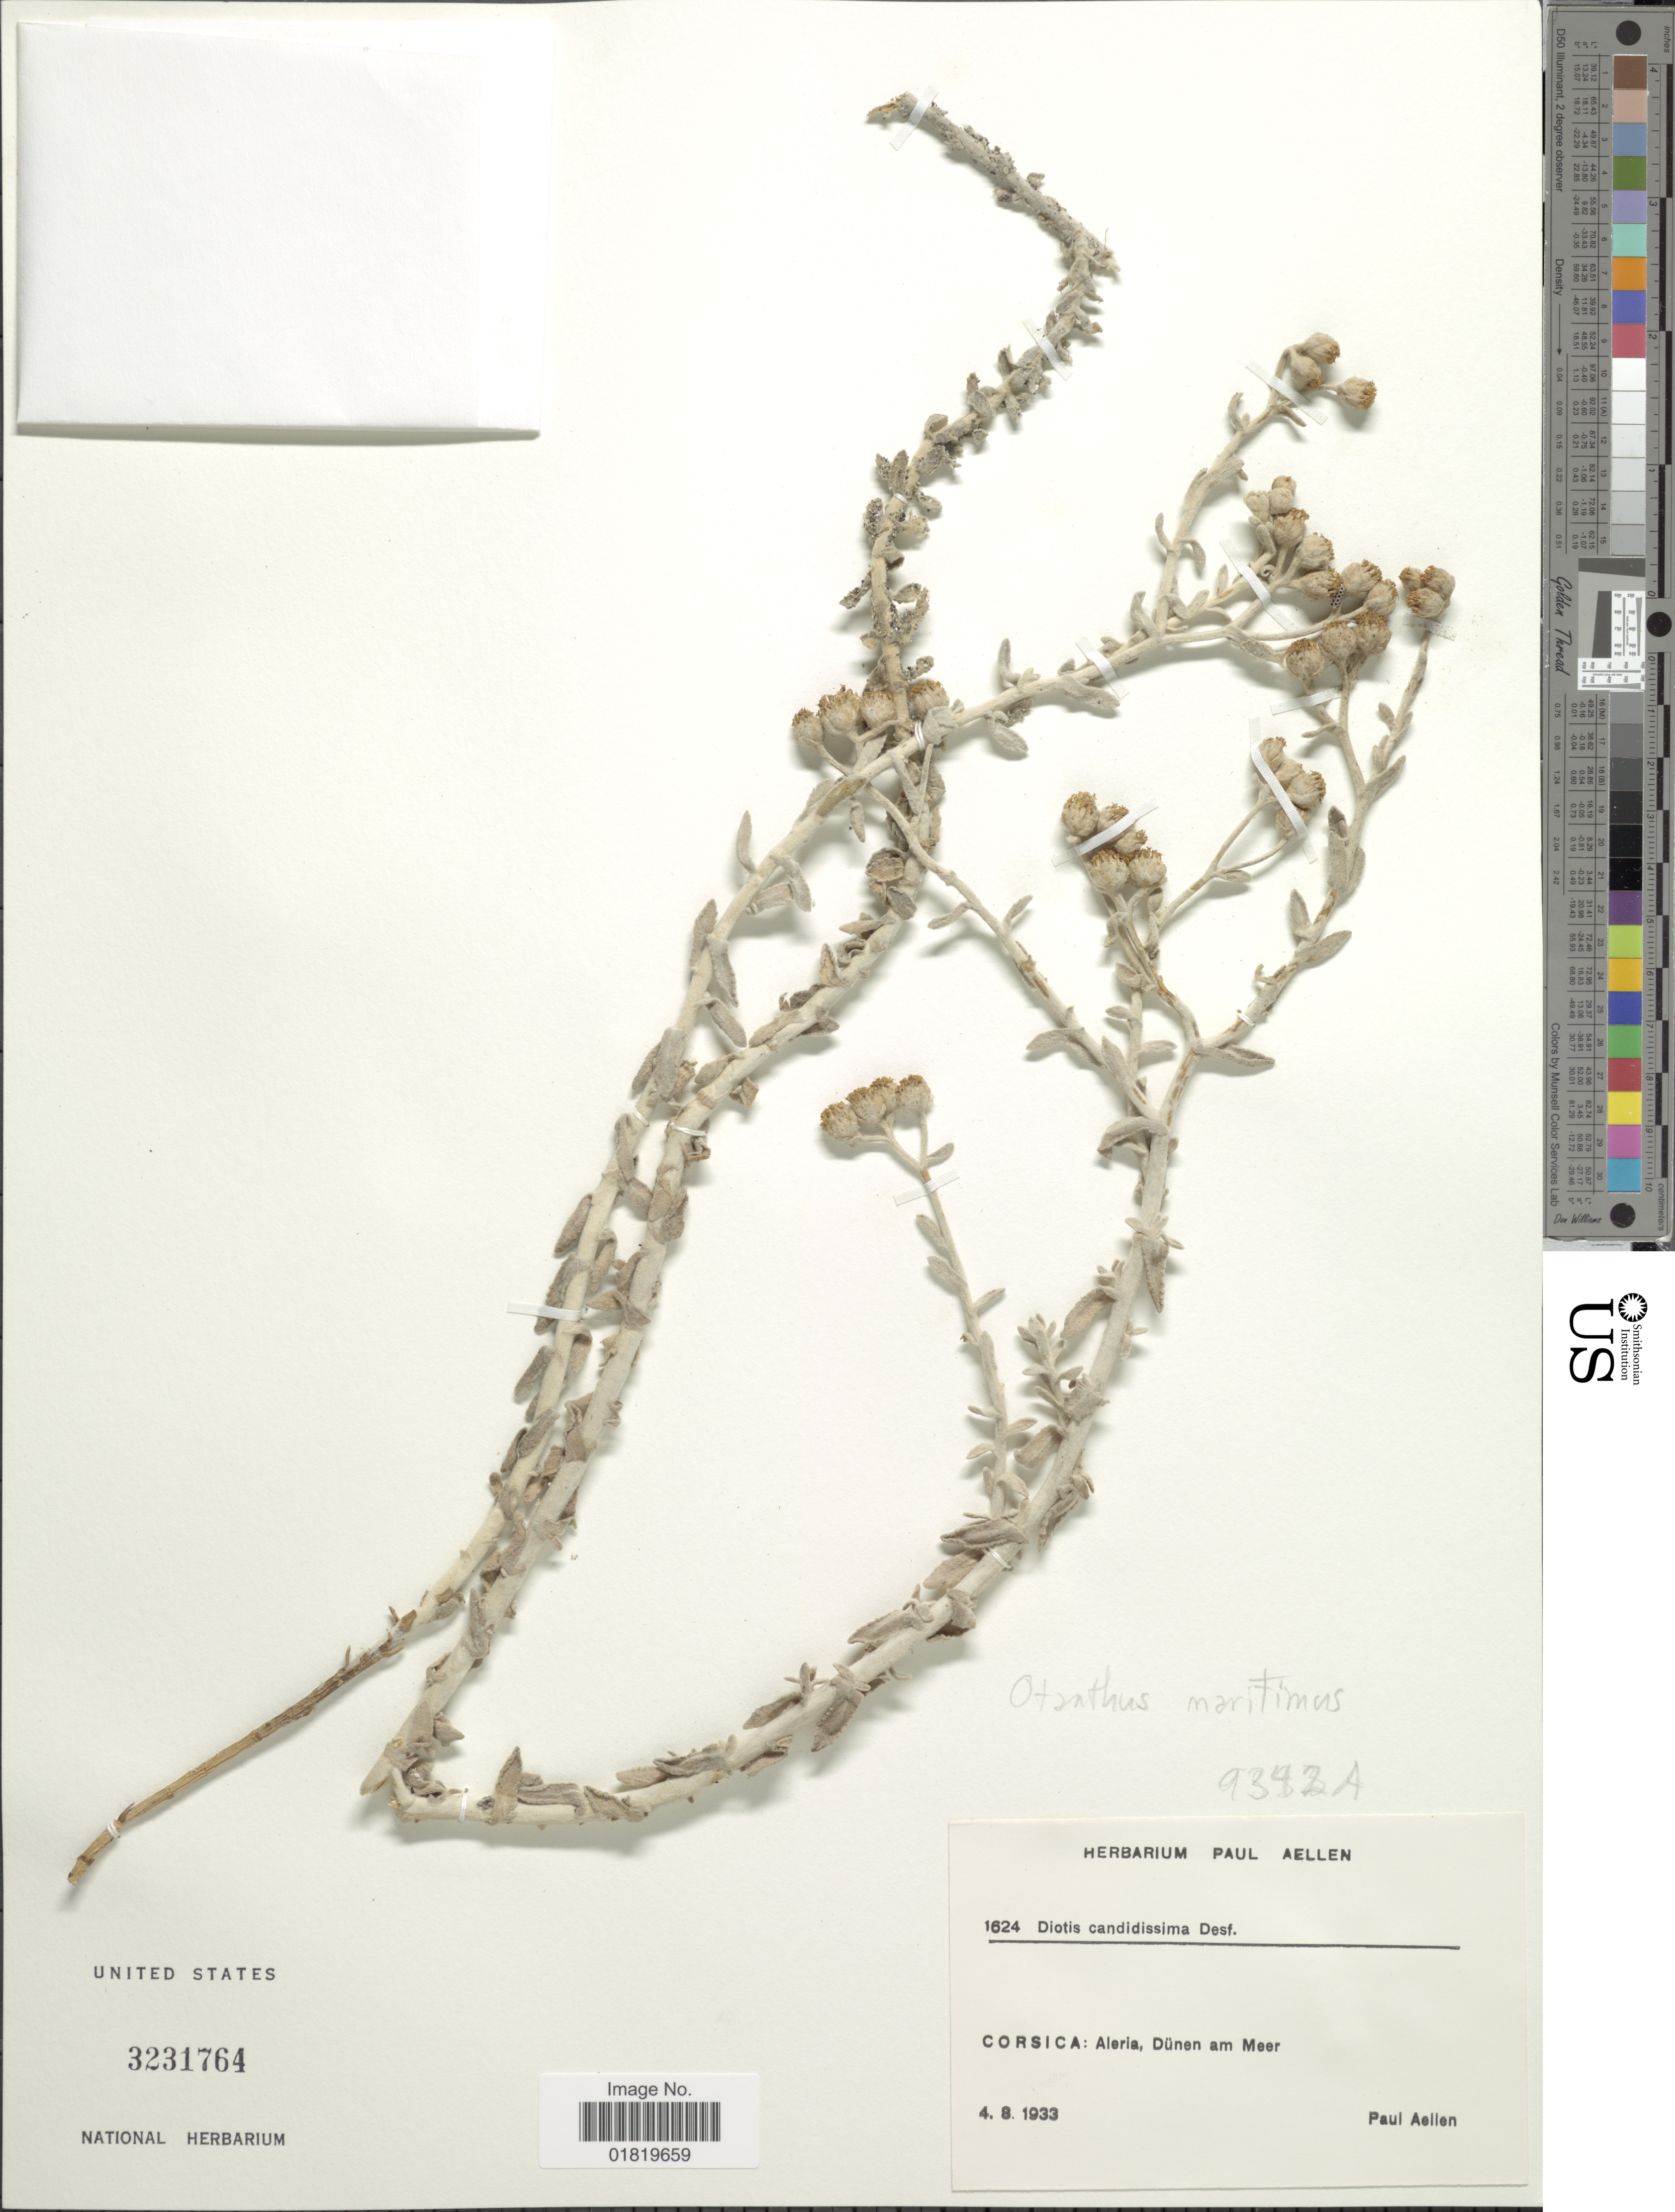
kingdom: Plantae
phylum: Tracheophyta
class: Magnoliopsida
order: Asterales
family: Asteraceae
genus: Otanthus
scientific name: Otanthus maritimus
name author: (L.) Hoffmanns. & Link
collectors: P. Aellen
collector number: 1624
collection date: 1933-08-04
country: France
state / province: Corsica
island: Corse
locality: Corsica: Aleria, Dunen am Meer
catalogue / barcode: US 3231764